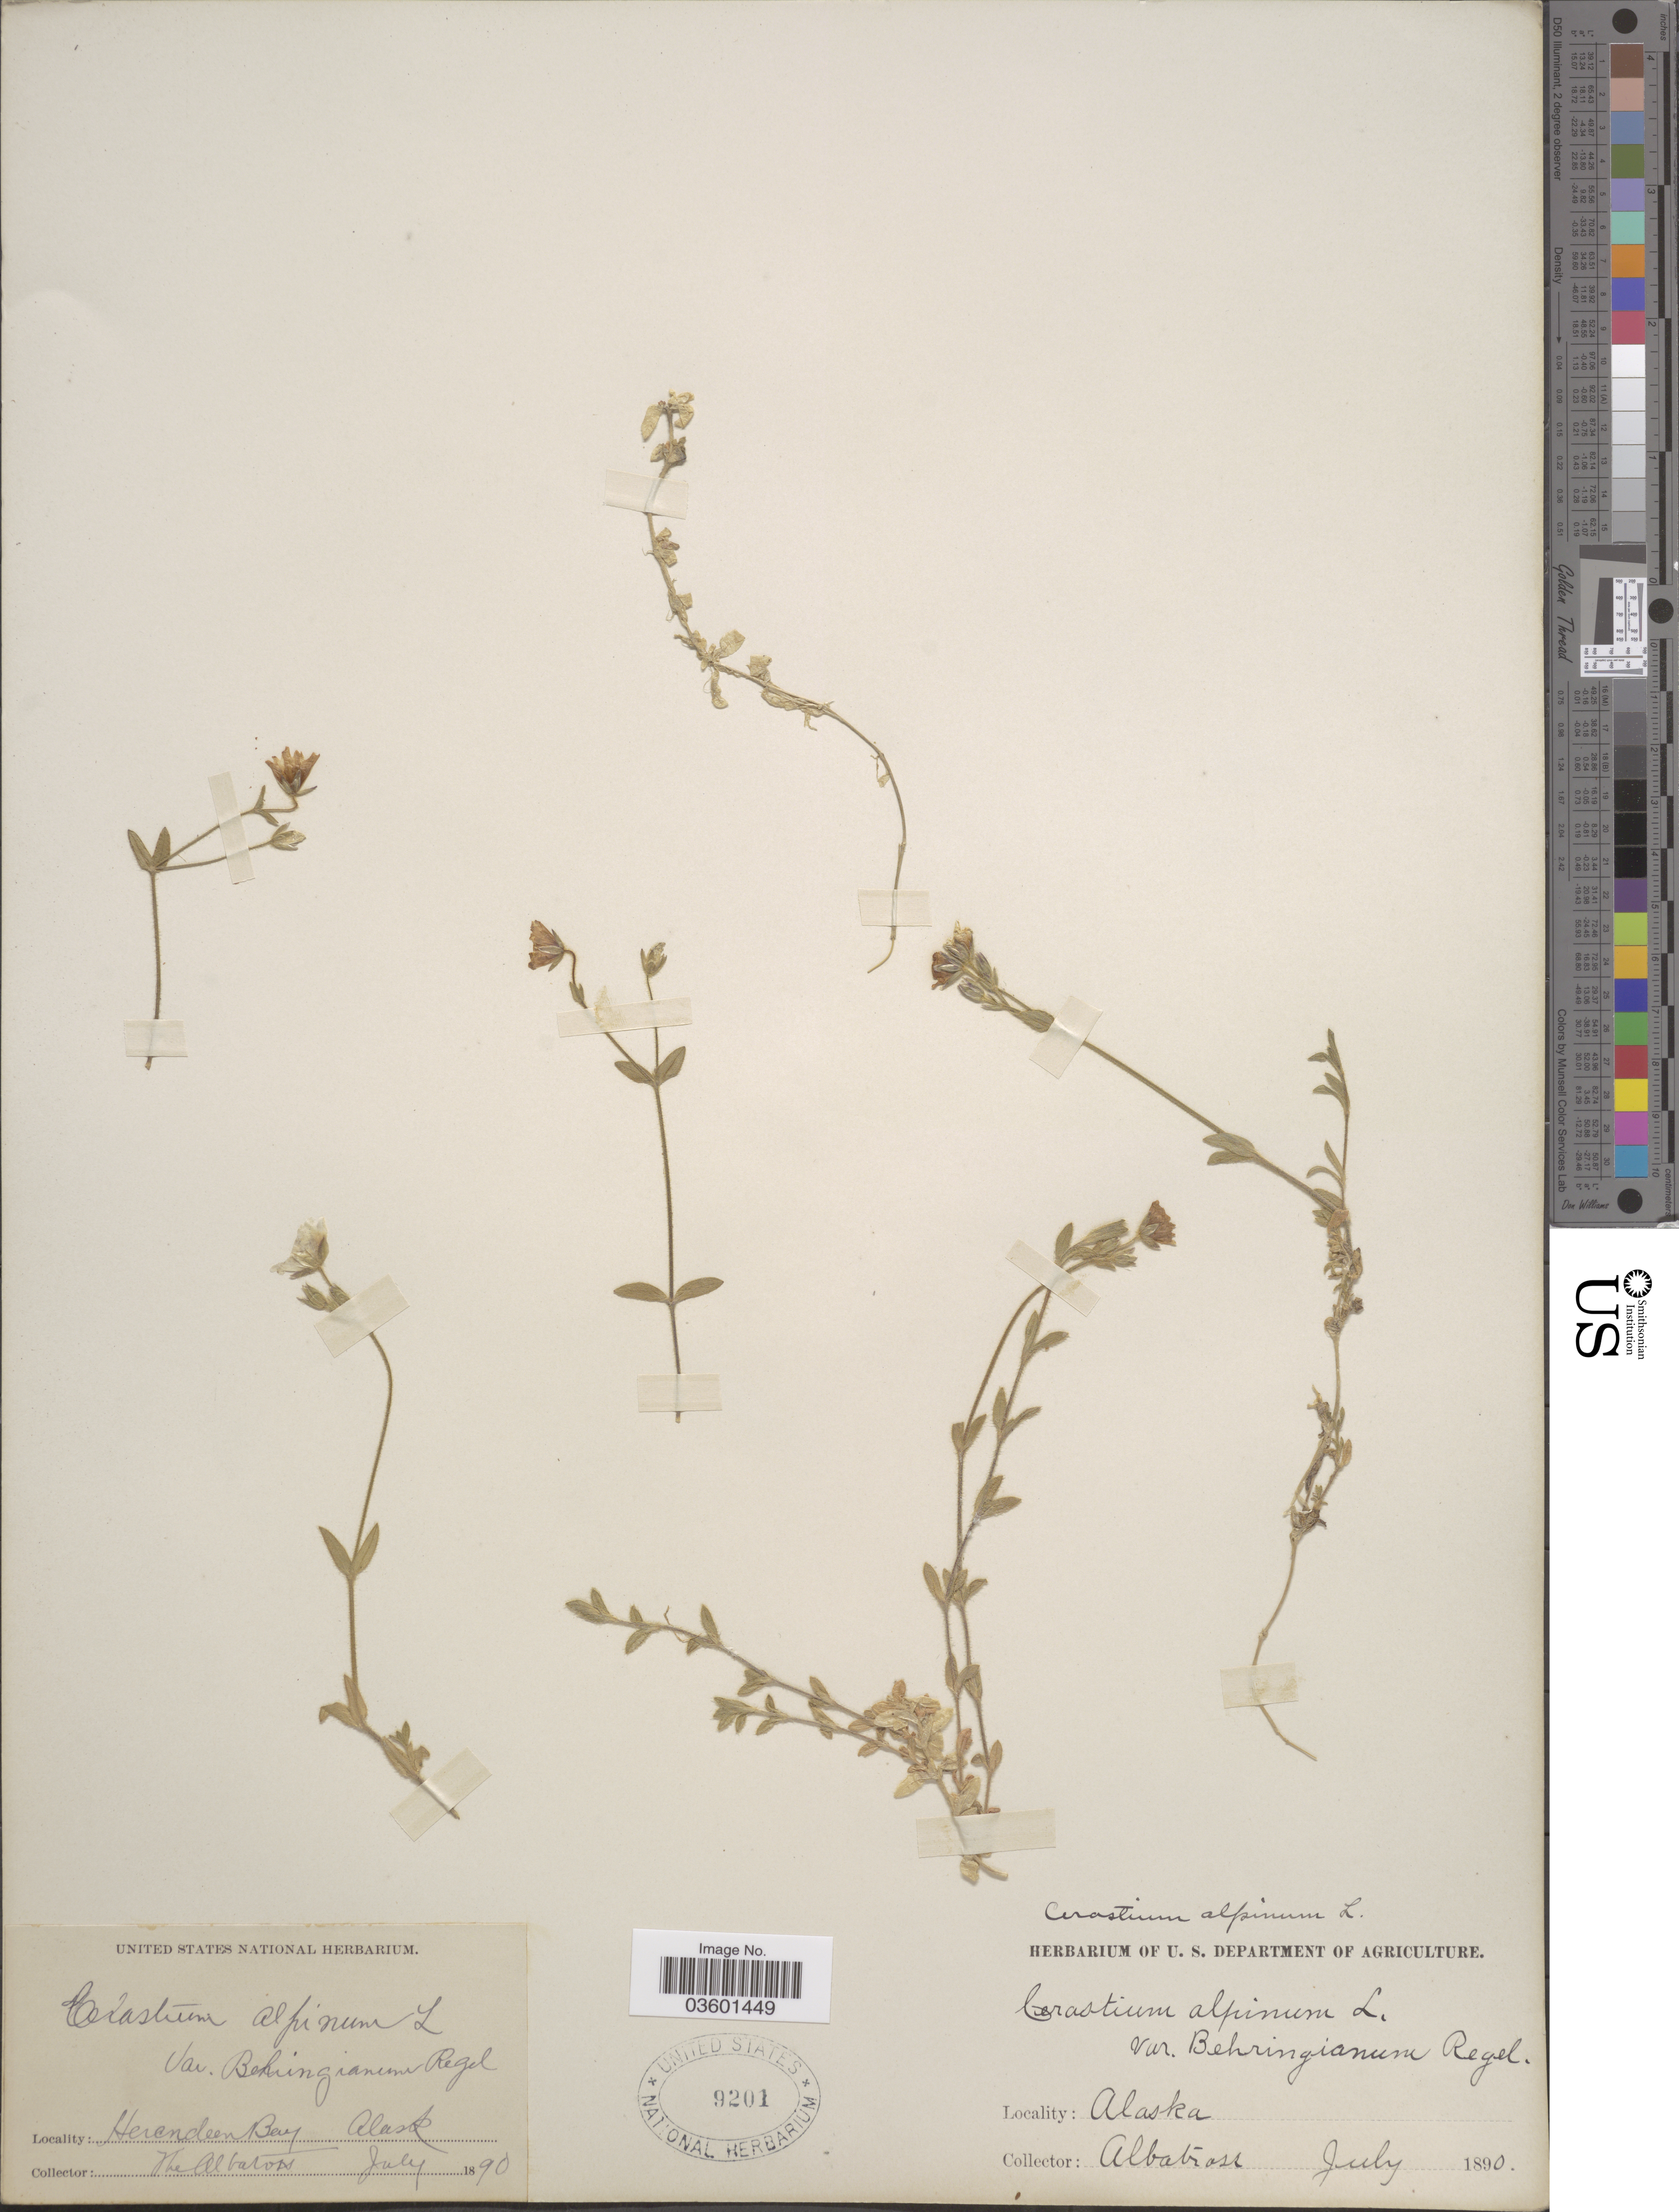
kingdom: Plantae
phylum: Tracheophyta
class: Magnoliopsida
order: Caryophyllales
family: Caryophyllaceae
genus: Cerastium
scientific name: Cerastium beeringianum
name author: Cham. & Schltdl.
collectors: "The Albatross"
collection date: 1890-07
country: United States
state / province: Alaska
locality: Herendeen Bay.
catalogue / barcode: US 9201